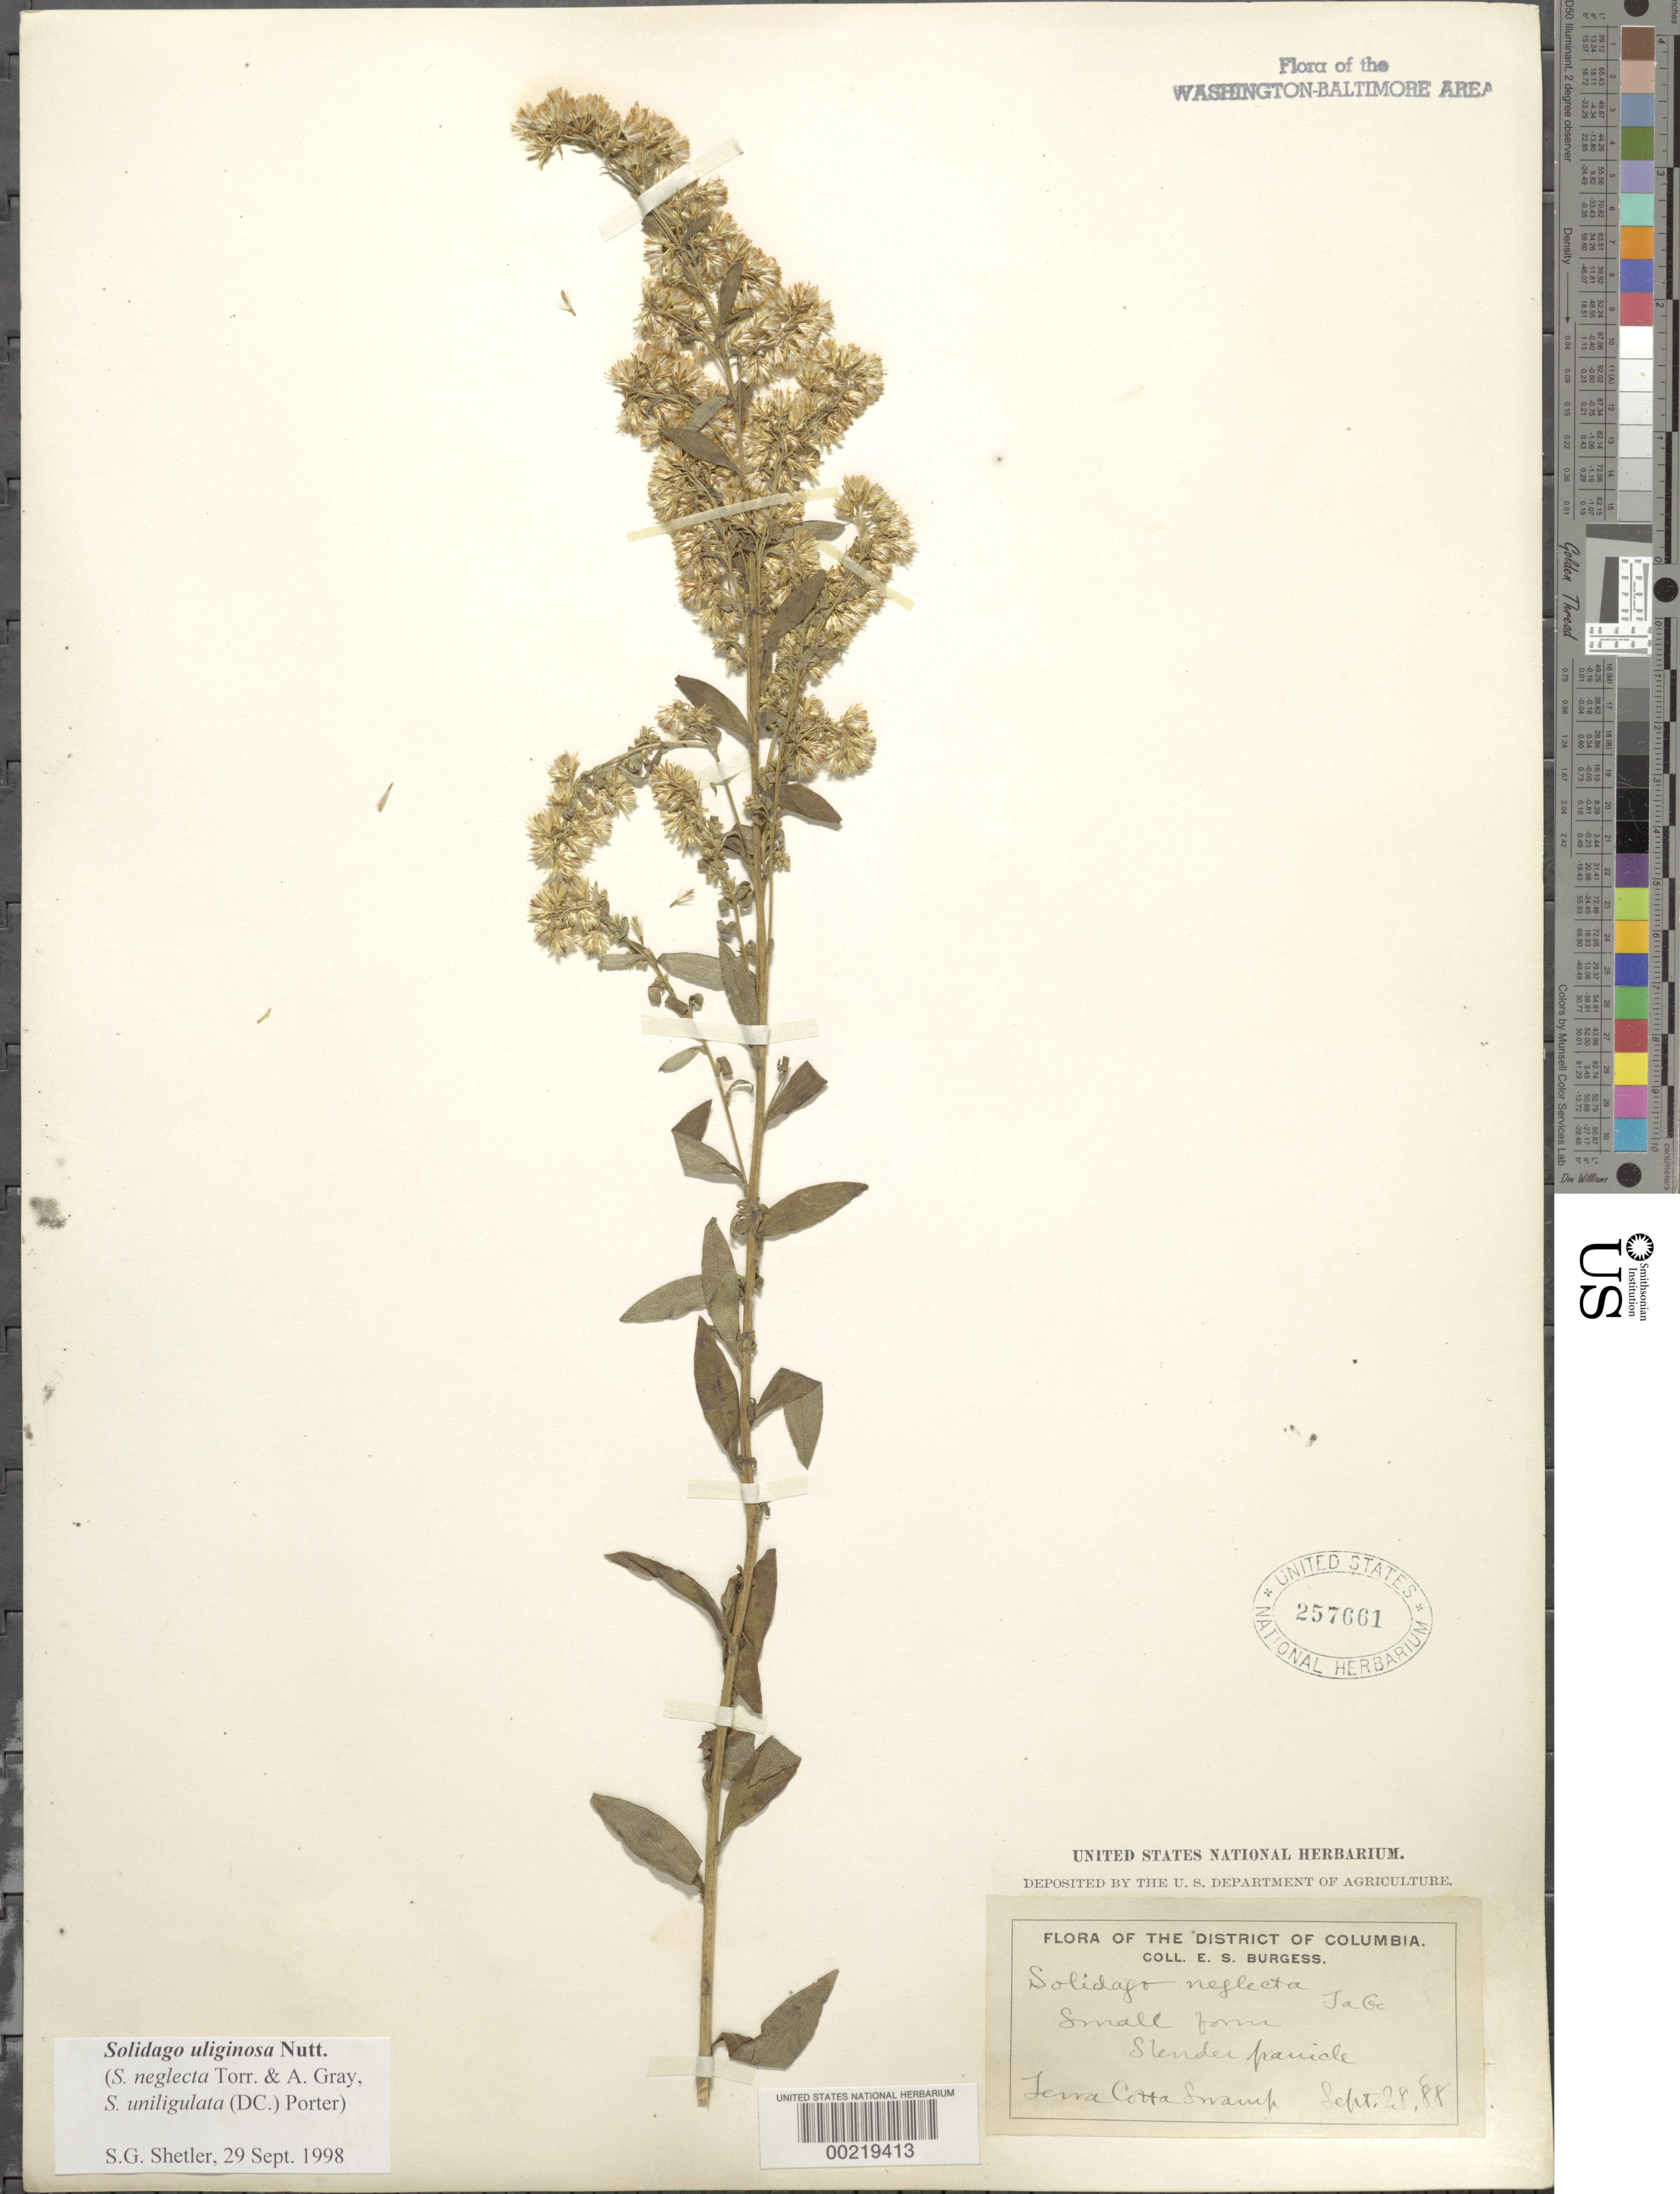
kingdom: Plantae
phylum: Tracheophyta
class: Magnoliopsida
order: Asterales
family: Asteraceae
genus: Solidago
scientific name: Solidago uliginosa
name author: Nutt.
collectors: E. Burgess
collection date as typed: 28 Sep 1888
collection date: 1888-09-28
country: United States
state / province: District of Columbia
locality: Terra Cotta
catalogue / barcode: US 257661